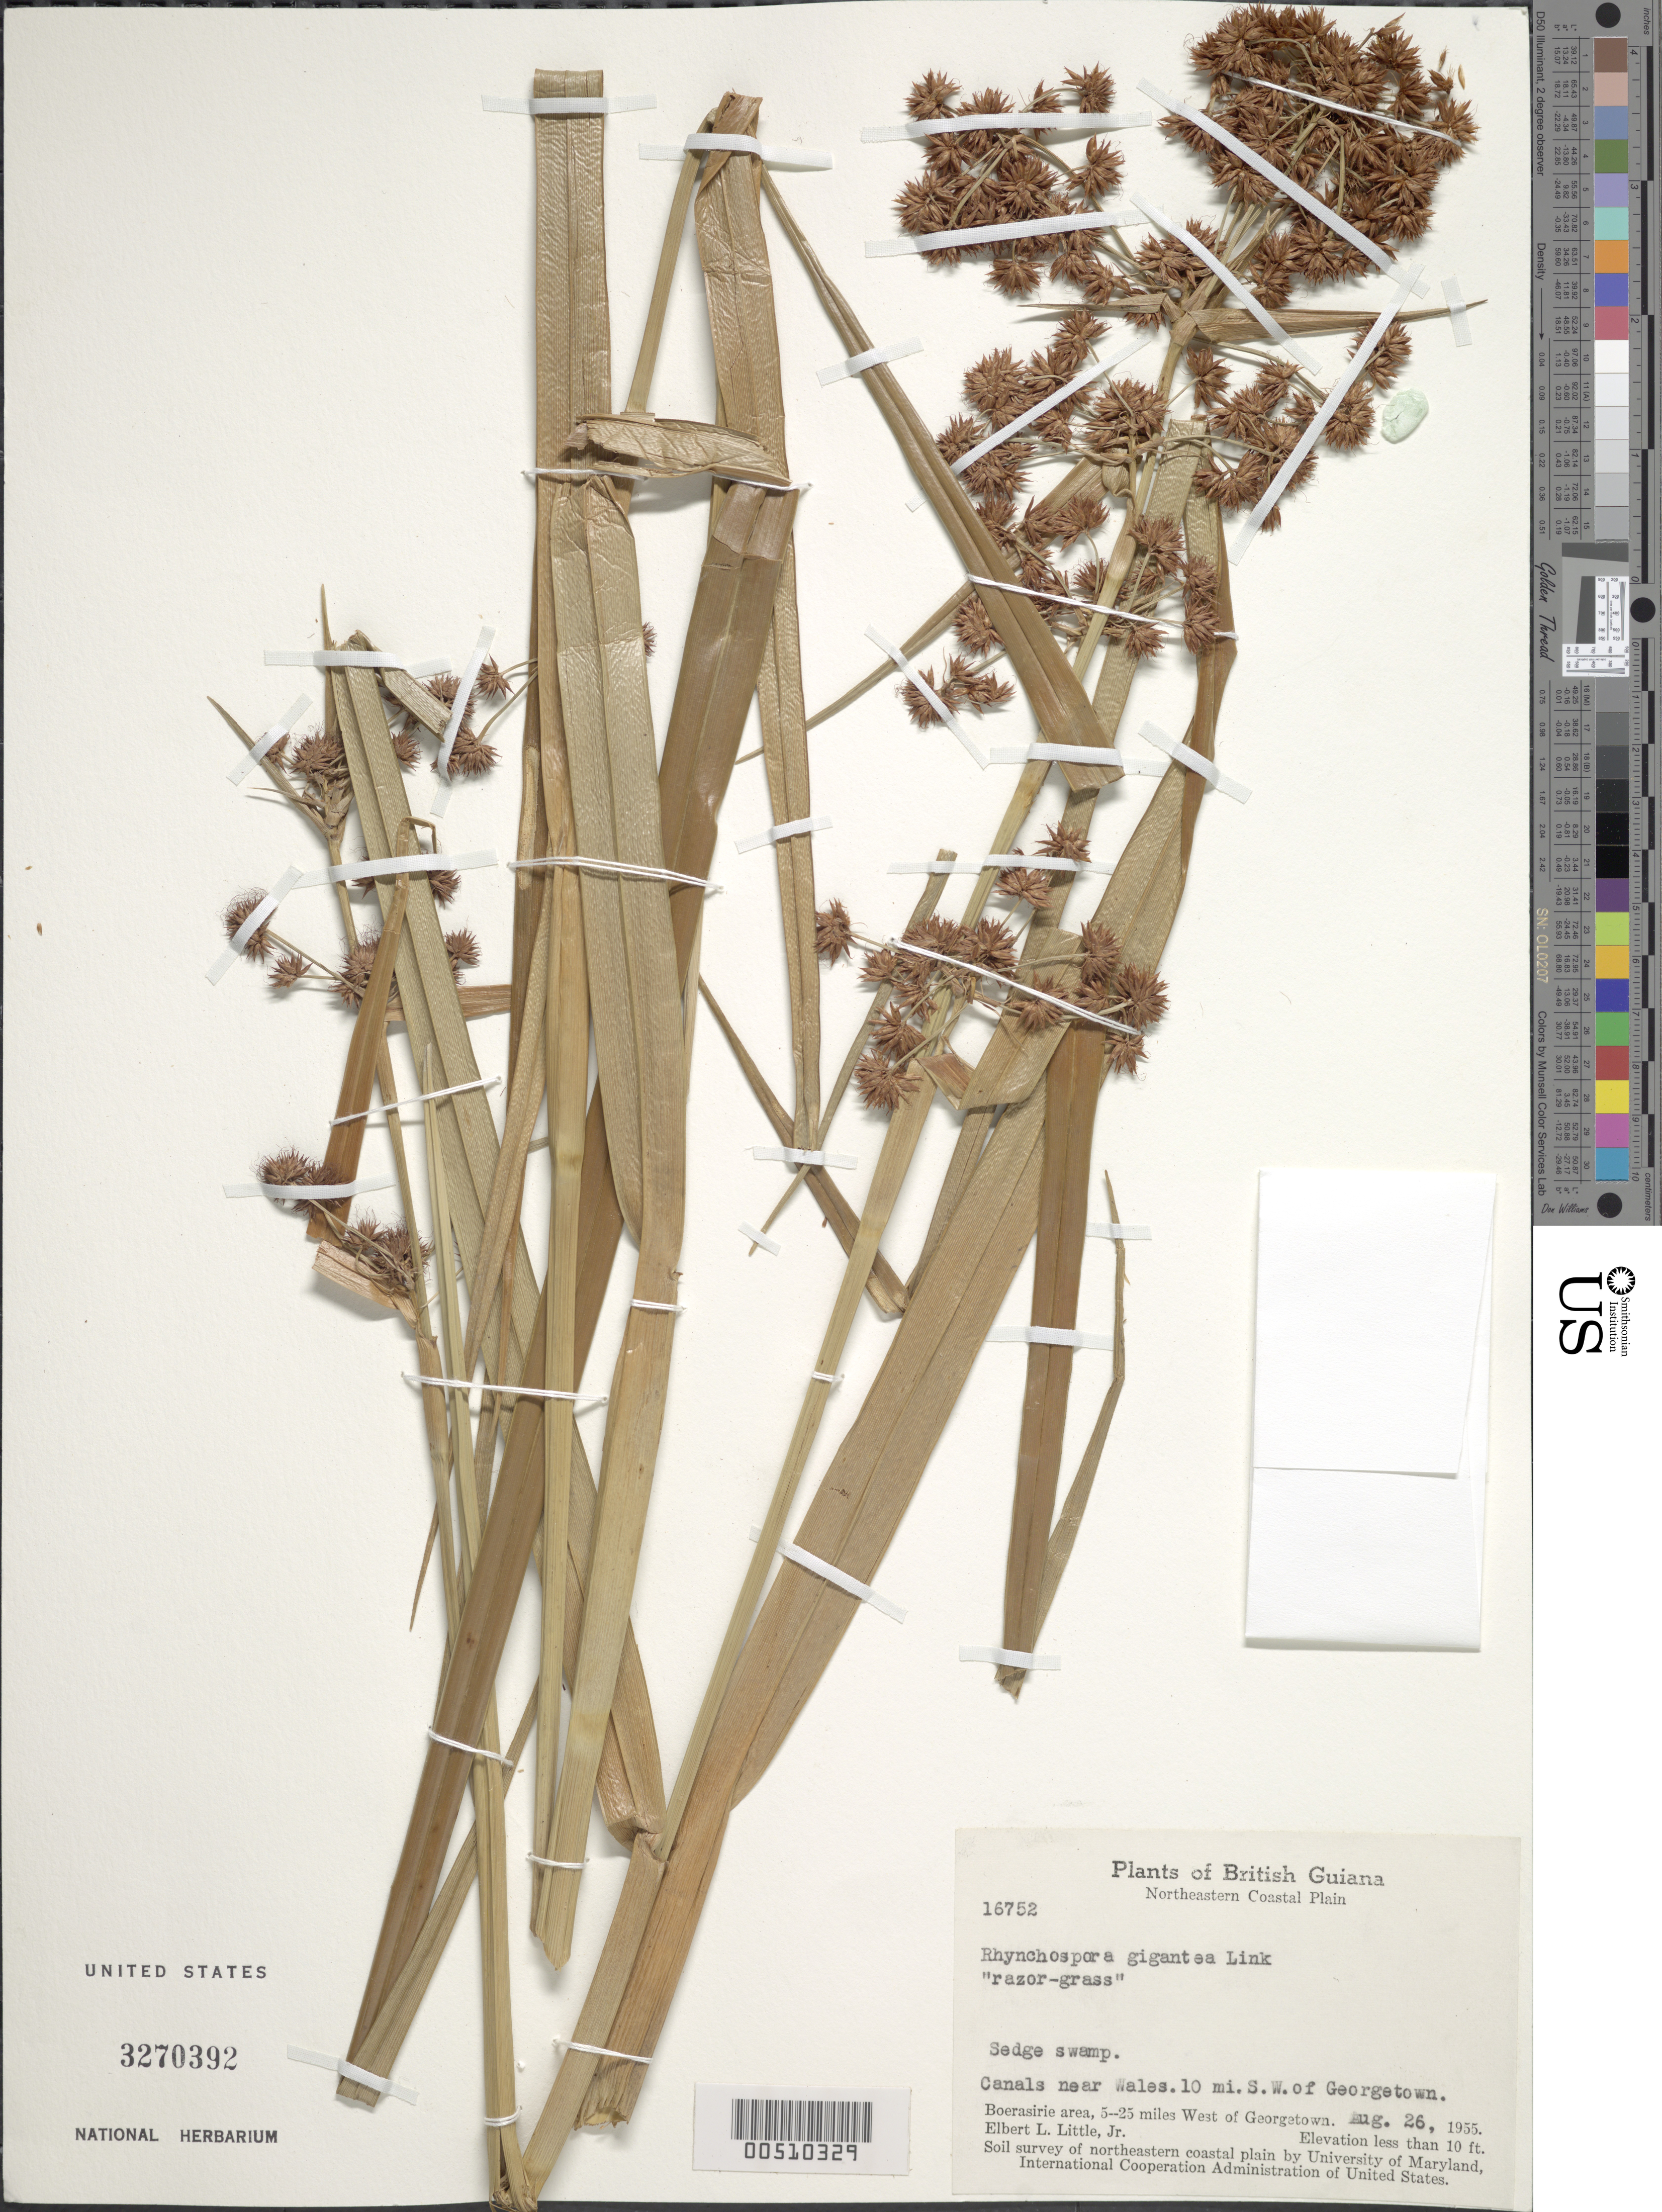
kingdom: Plantae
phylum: Tracheophyta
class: Liliopsida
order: Poales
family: Cyperaceae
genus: Rhynchospora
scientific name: Rhynchospora gigantea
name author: Link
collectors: E. L. Little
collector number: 16752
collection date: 1955-08-26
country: Guyana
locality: British Guiana, Northeastern Coastal Plain, Sedge swamp, Canals near Wales 10 mi S.W. of Georgetown. Boerasirie area, 5--25 miles West of Georgetown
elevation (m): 3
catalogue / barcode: US 3270392